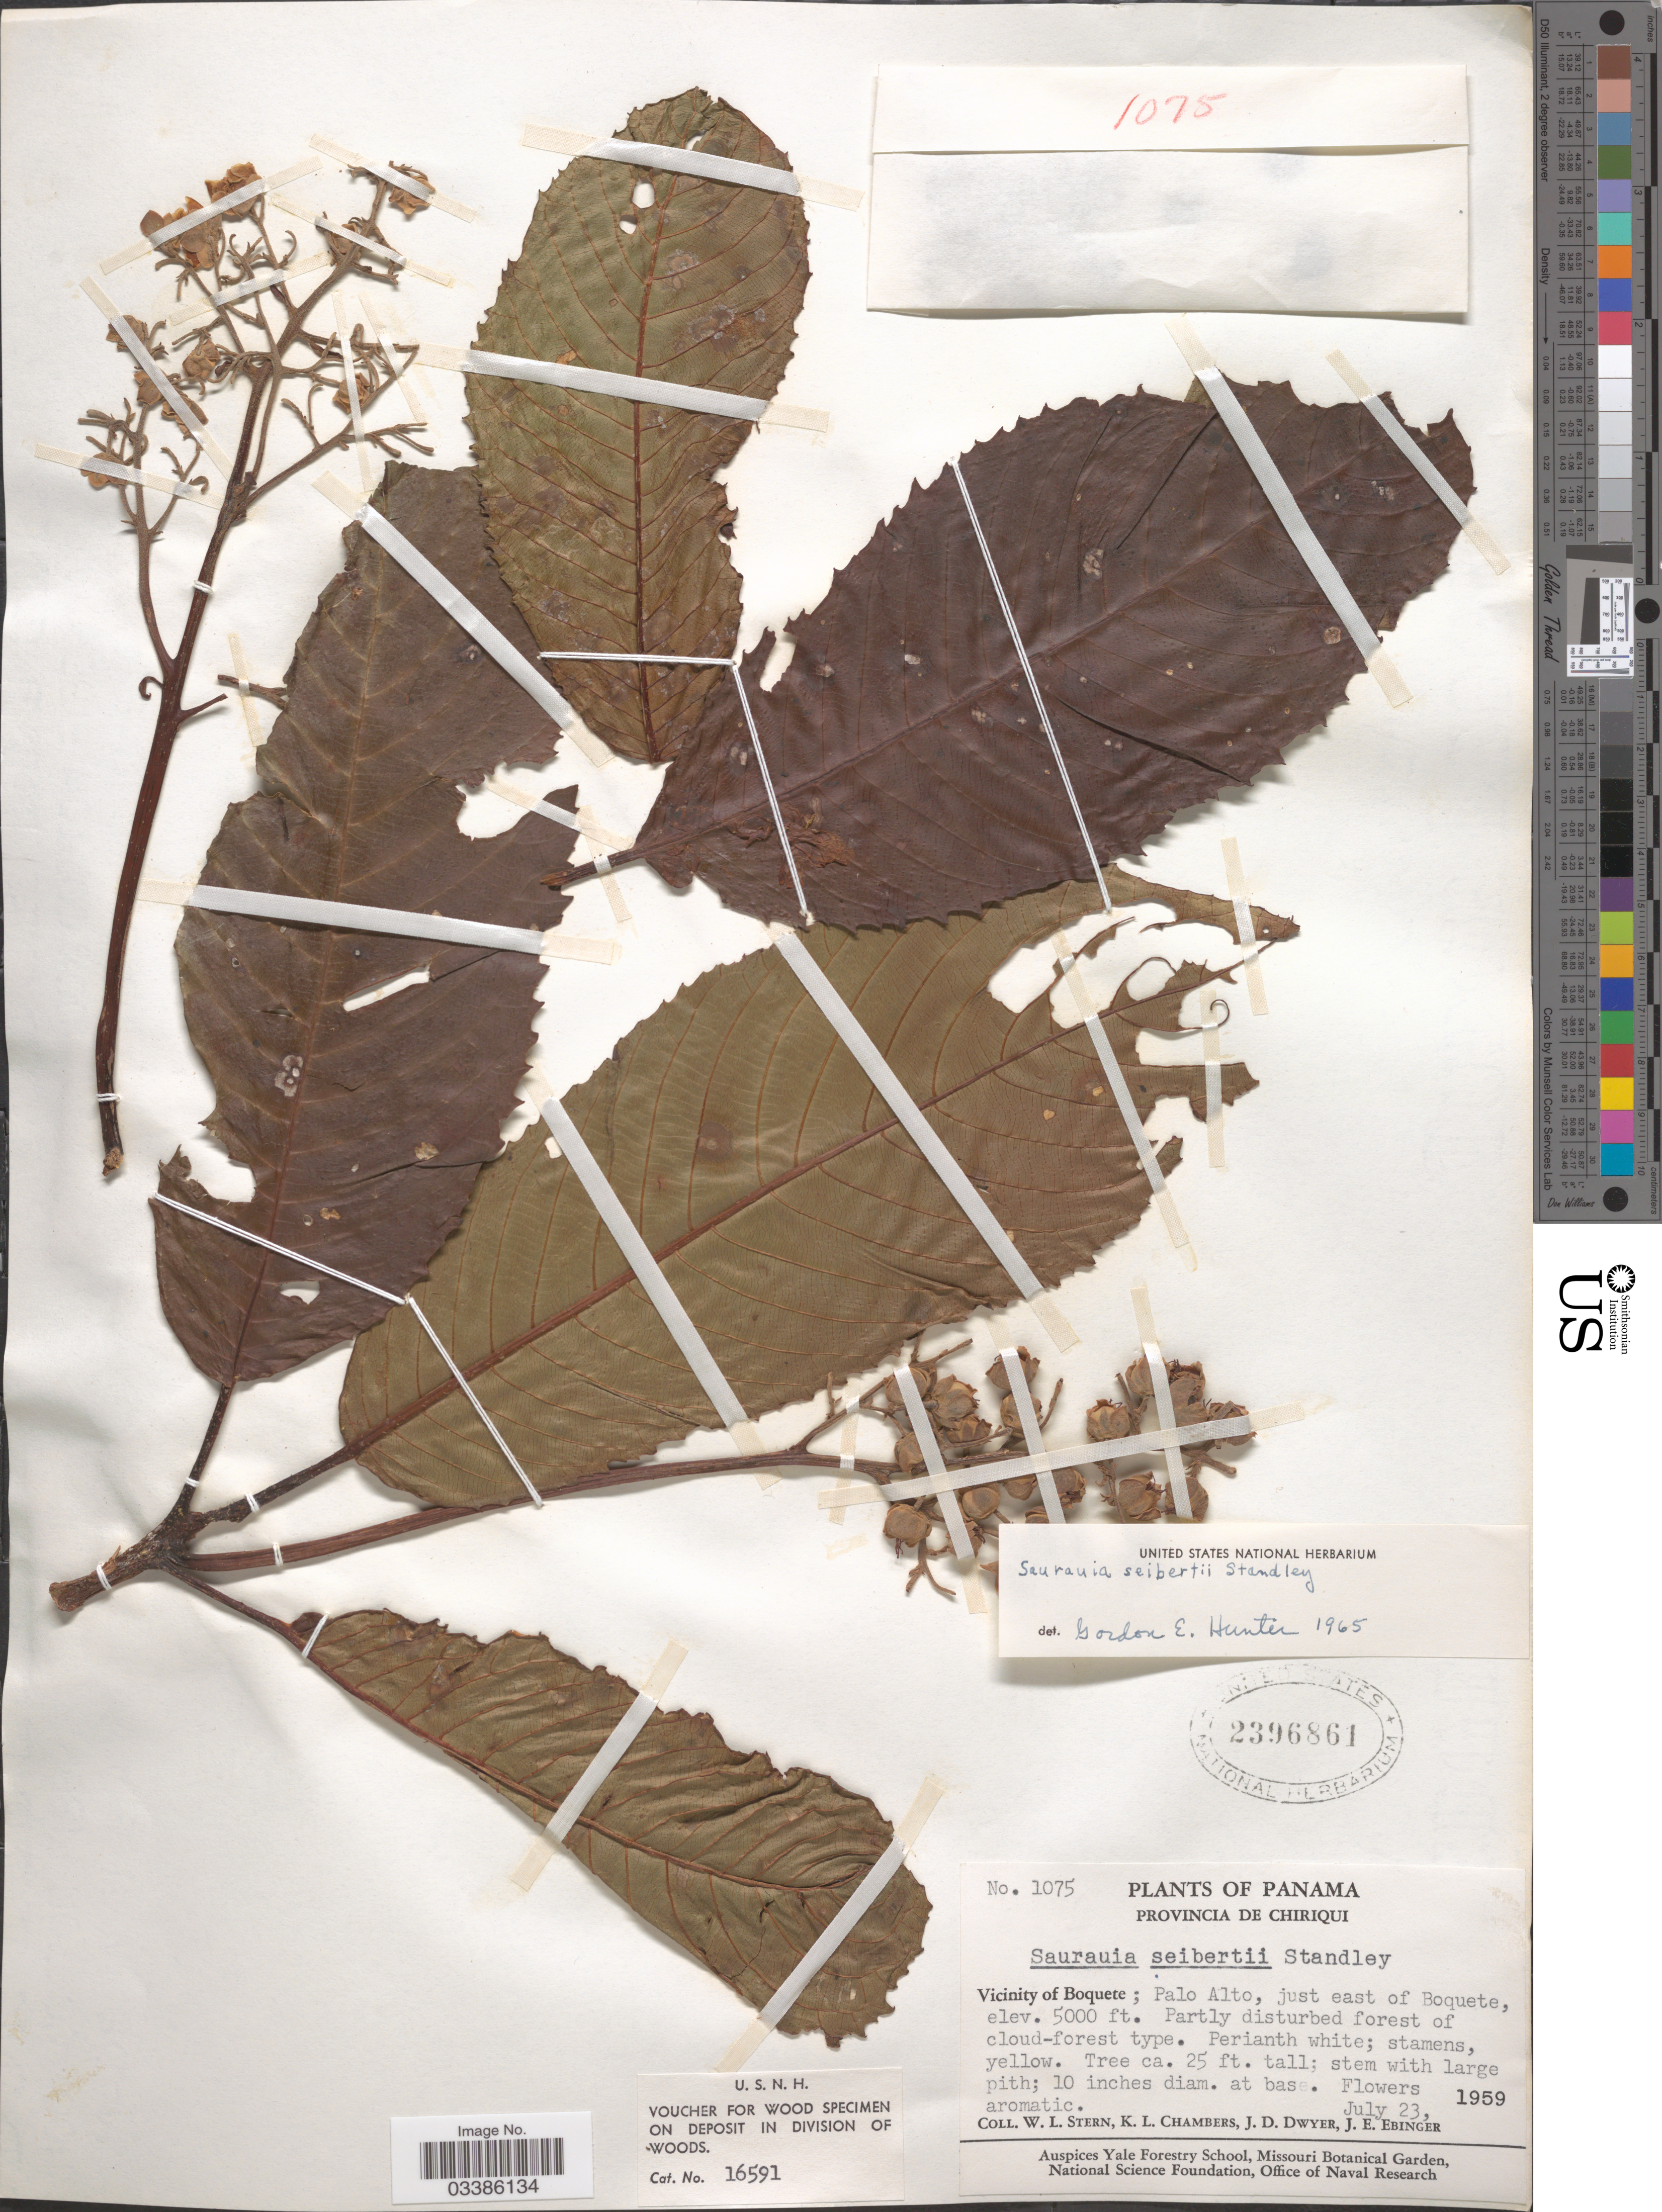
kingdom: Plantae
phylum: Tracheophyta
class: Magnoliopsida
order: Ericales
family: Actinidiaceae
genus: Saurauia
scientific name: Saurauia seibertii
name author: Standl. in Woodson & Seibert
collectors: W. L. Stern, K. Chambers, J. D. Dwyer & J. Ebinger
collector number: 1075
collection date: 1959-07-23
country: Panama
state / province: Chiriqui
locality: Vicinity of Boquete; Palo Alto, just east of Boquete.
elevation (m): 1524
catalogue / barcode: US 2396861